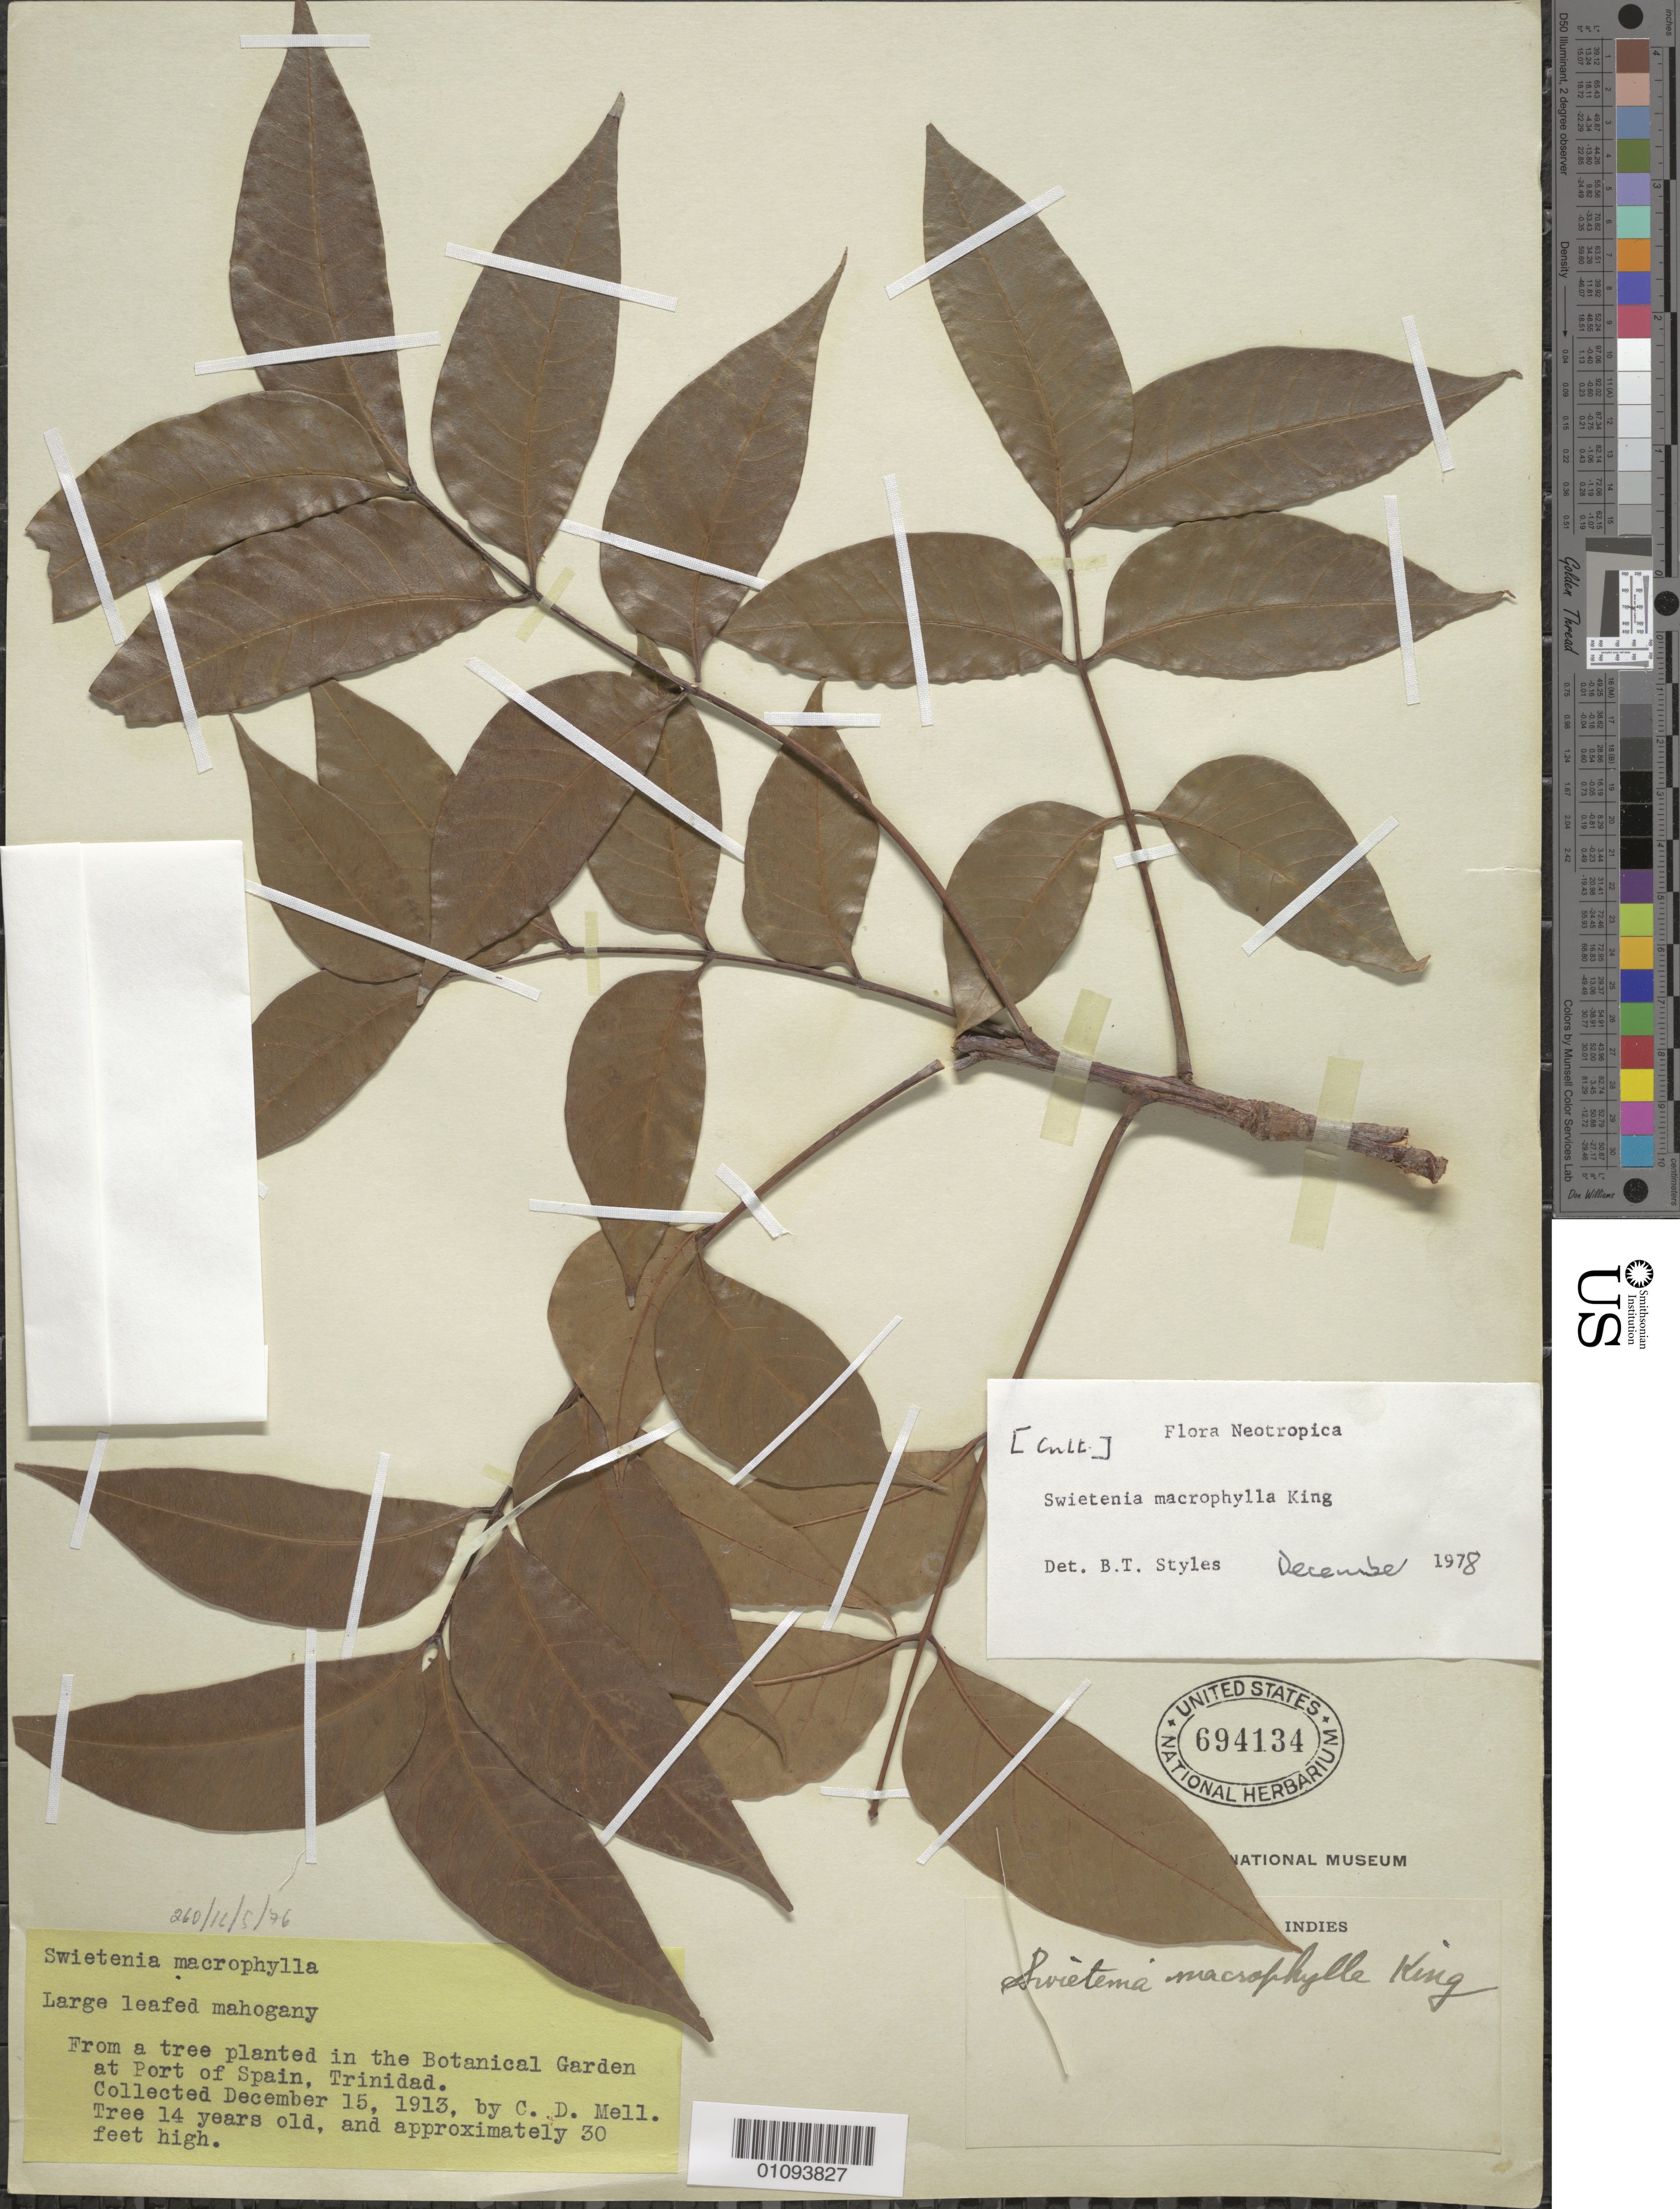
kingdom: Plantae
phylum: Tracheophyta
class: Magnoliopsida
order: Sapindales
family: Meliaceae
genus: Swietenia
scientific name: Swietenia macrophylla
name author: King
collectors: C. D. Mell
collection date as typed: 15 Dec 1913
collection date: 1913-12-15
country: Trinidad and Tobago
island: Trinidad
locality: Botanical Garden at Port of Spain, Trinidad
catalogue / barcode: US 694134